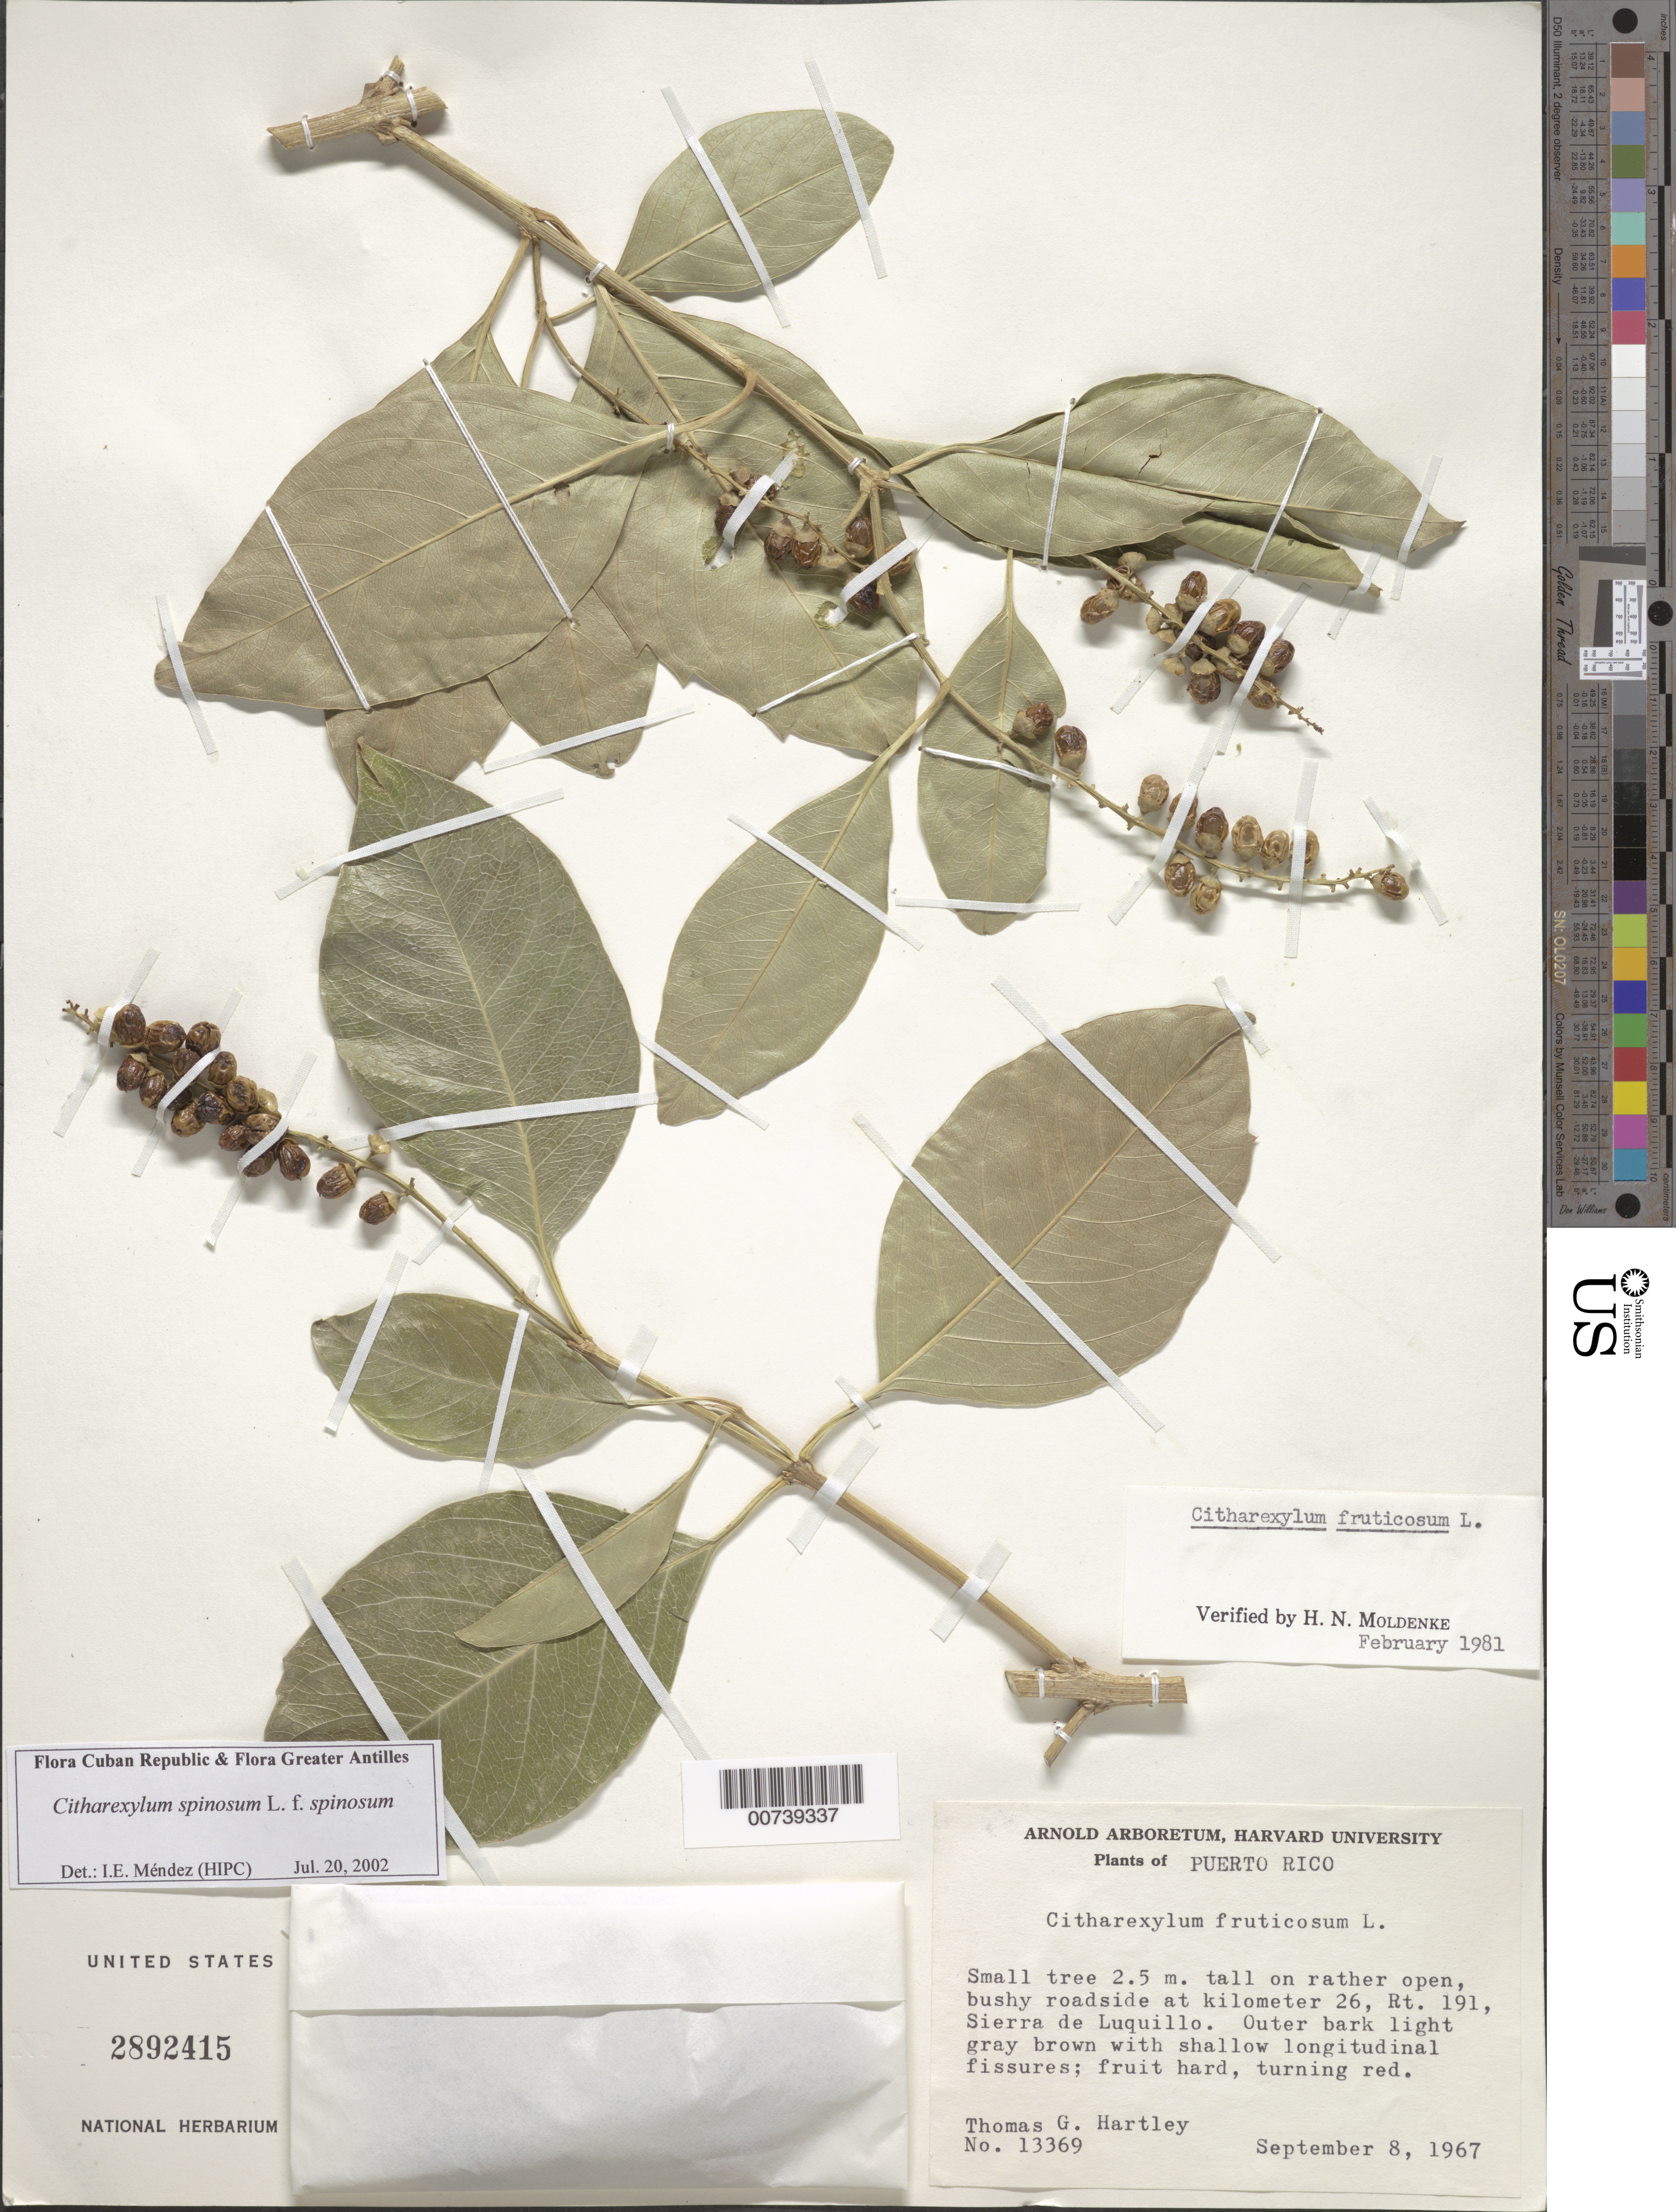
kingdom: Plantae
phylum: Tracheophyta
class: Magnoliopsida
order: Lamiales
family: Verbenaceae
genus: Citharexylum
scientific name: Citharexylum spinosum f. spinosum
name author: L.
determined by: Méndez, Isidro E., (HIPC)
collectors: T. G. Hartley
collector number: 13369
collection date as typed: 08 Sep 1967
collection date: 1967-09-08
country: Puerto Rico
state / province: Luquillo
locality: Rather open, bushy roadside at km 26, Rt 191, Sierra de Luquillo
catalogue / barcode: US 2892415